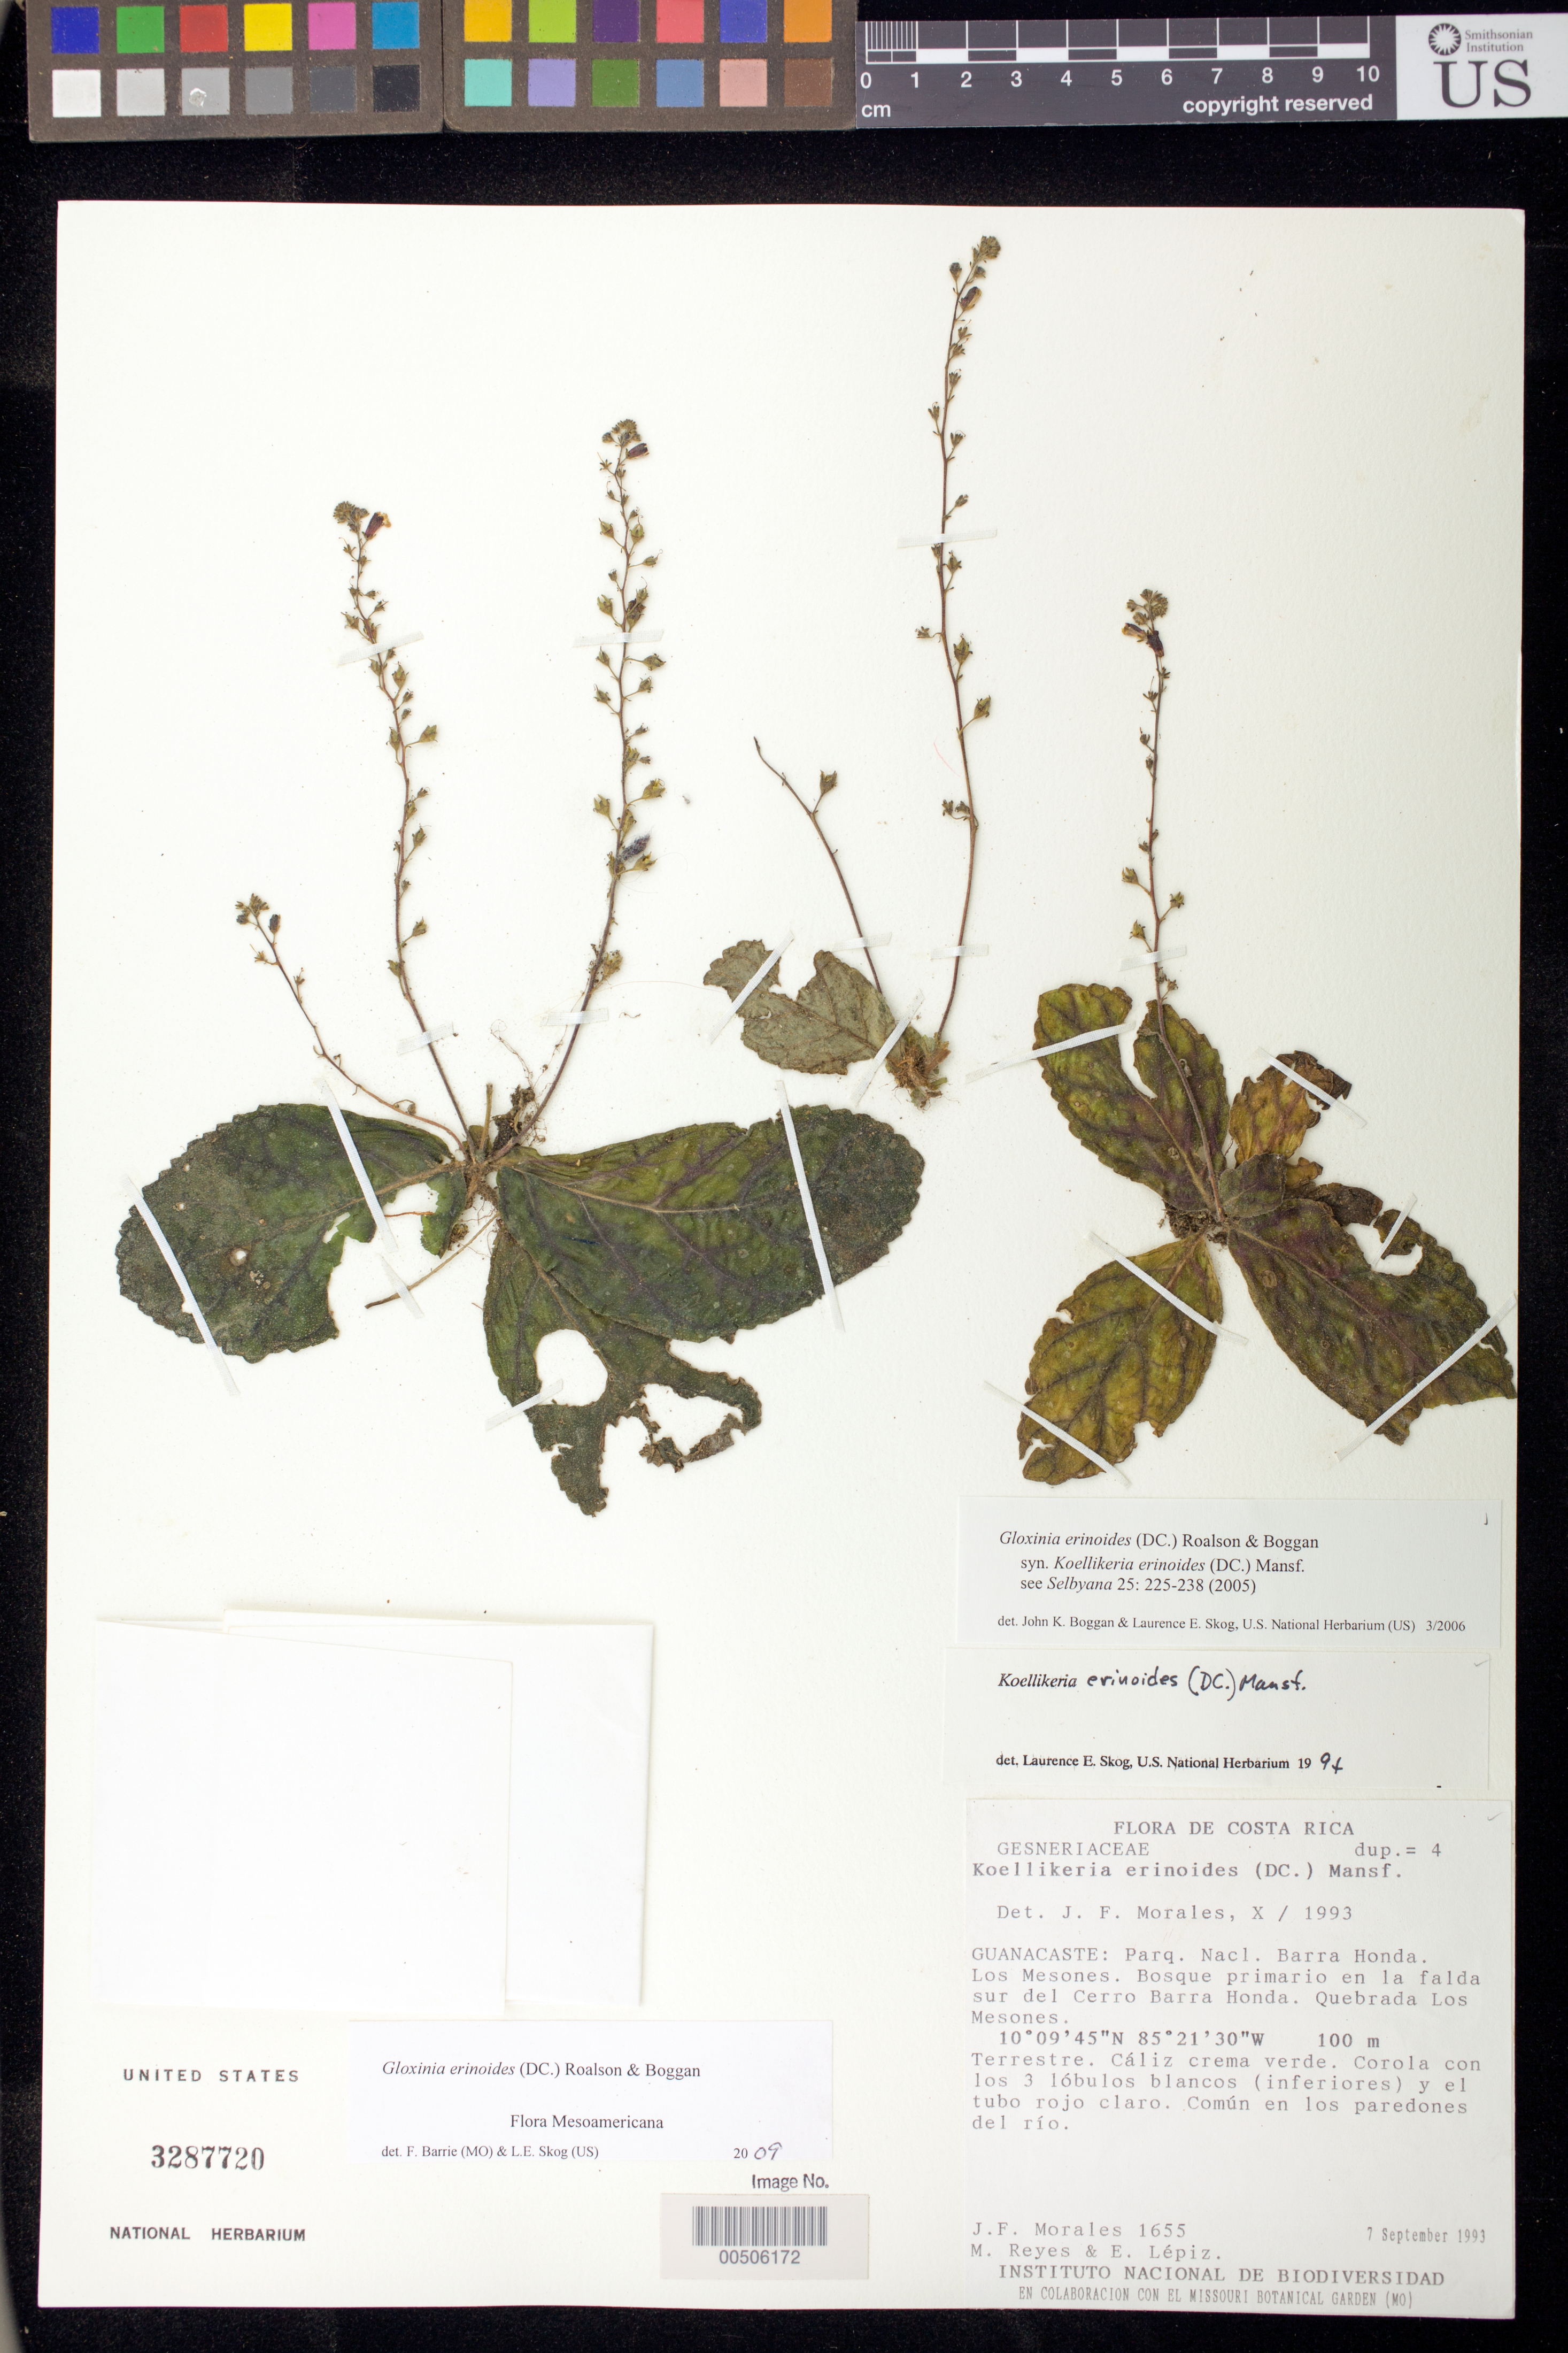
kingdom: Plantae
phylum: Tracheophyta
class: Magnoliopsida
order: Lamiales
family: Gesneriaceae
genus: Gloxinia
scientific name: Gloxinia erinoides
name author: (DC.) Roalson & Boggan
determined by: Boggan, J. K.; Skog, L. E.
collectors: J. Morales, M. Reyes & E. Lepiz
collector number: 1655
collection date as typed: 07 Sep 1993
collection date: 1993-09-07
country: Costa Rica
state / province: Guanacaste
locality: Cantón Nicoya, Dist. Mansión, Los Mesones. Bosque primario en la falda sur del Cerro Barra Honda. Quebrada Los Mesones.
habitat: Bosque primario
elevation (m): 100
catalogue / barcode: US 3287720